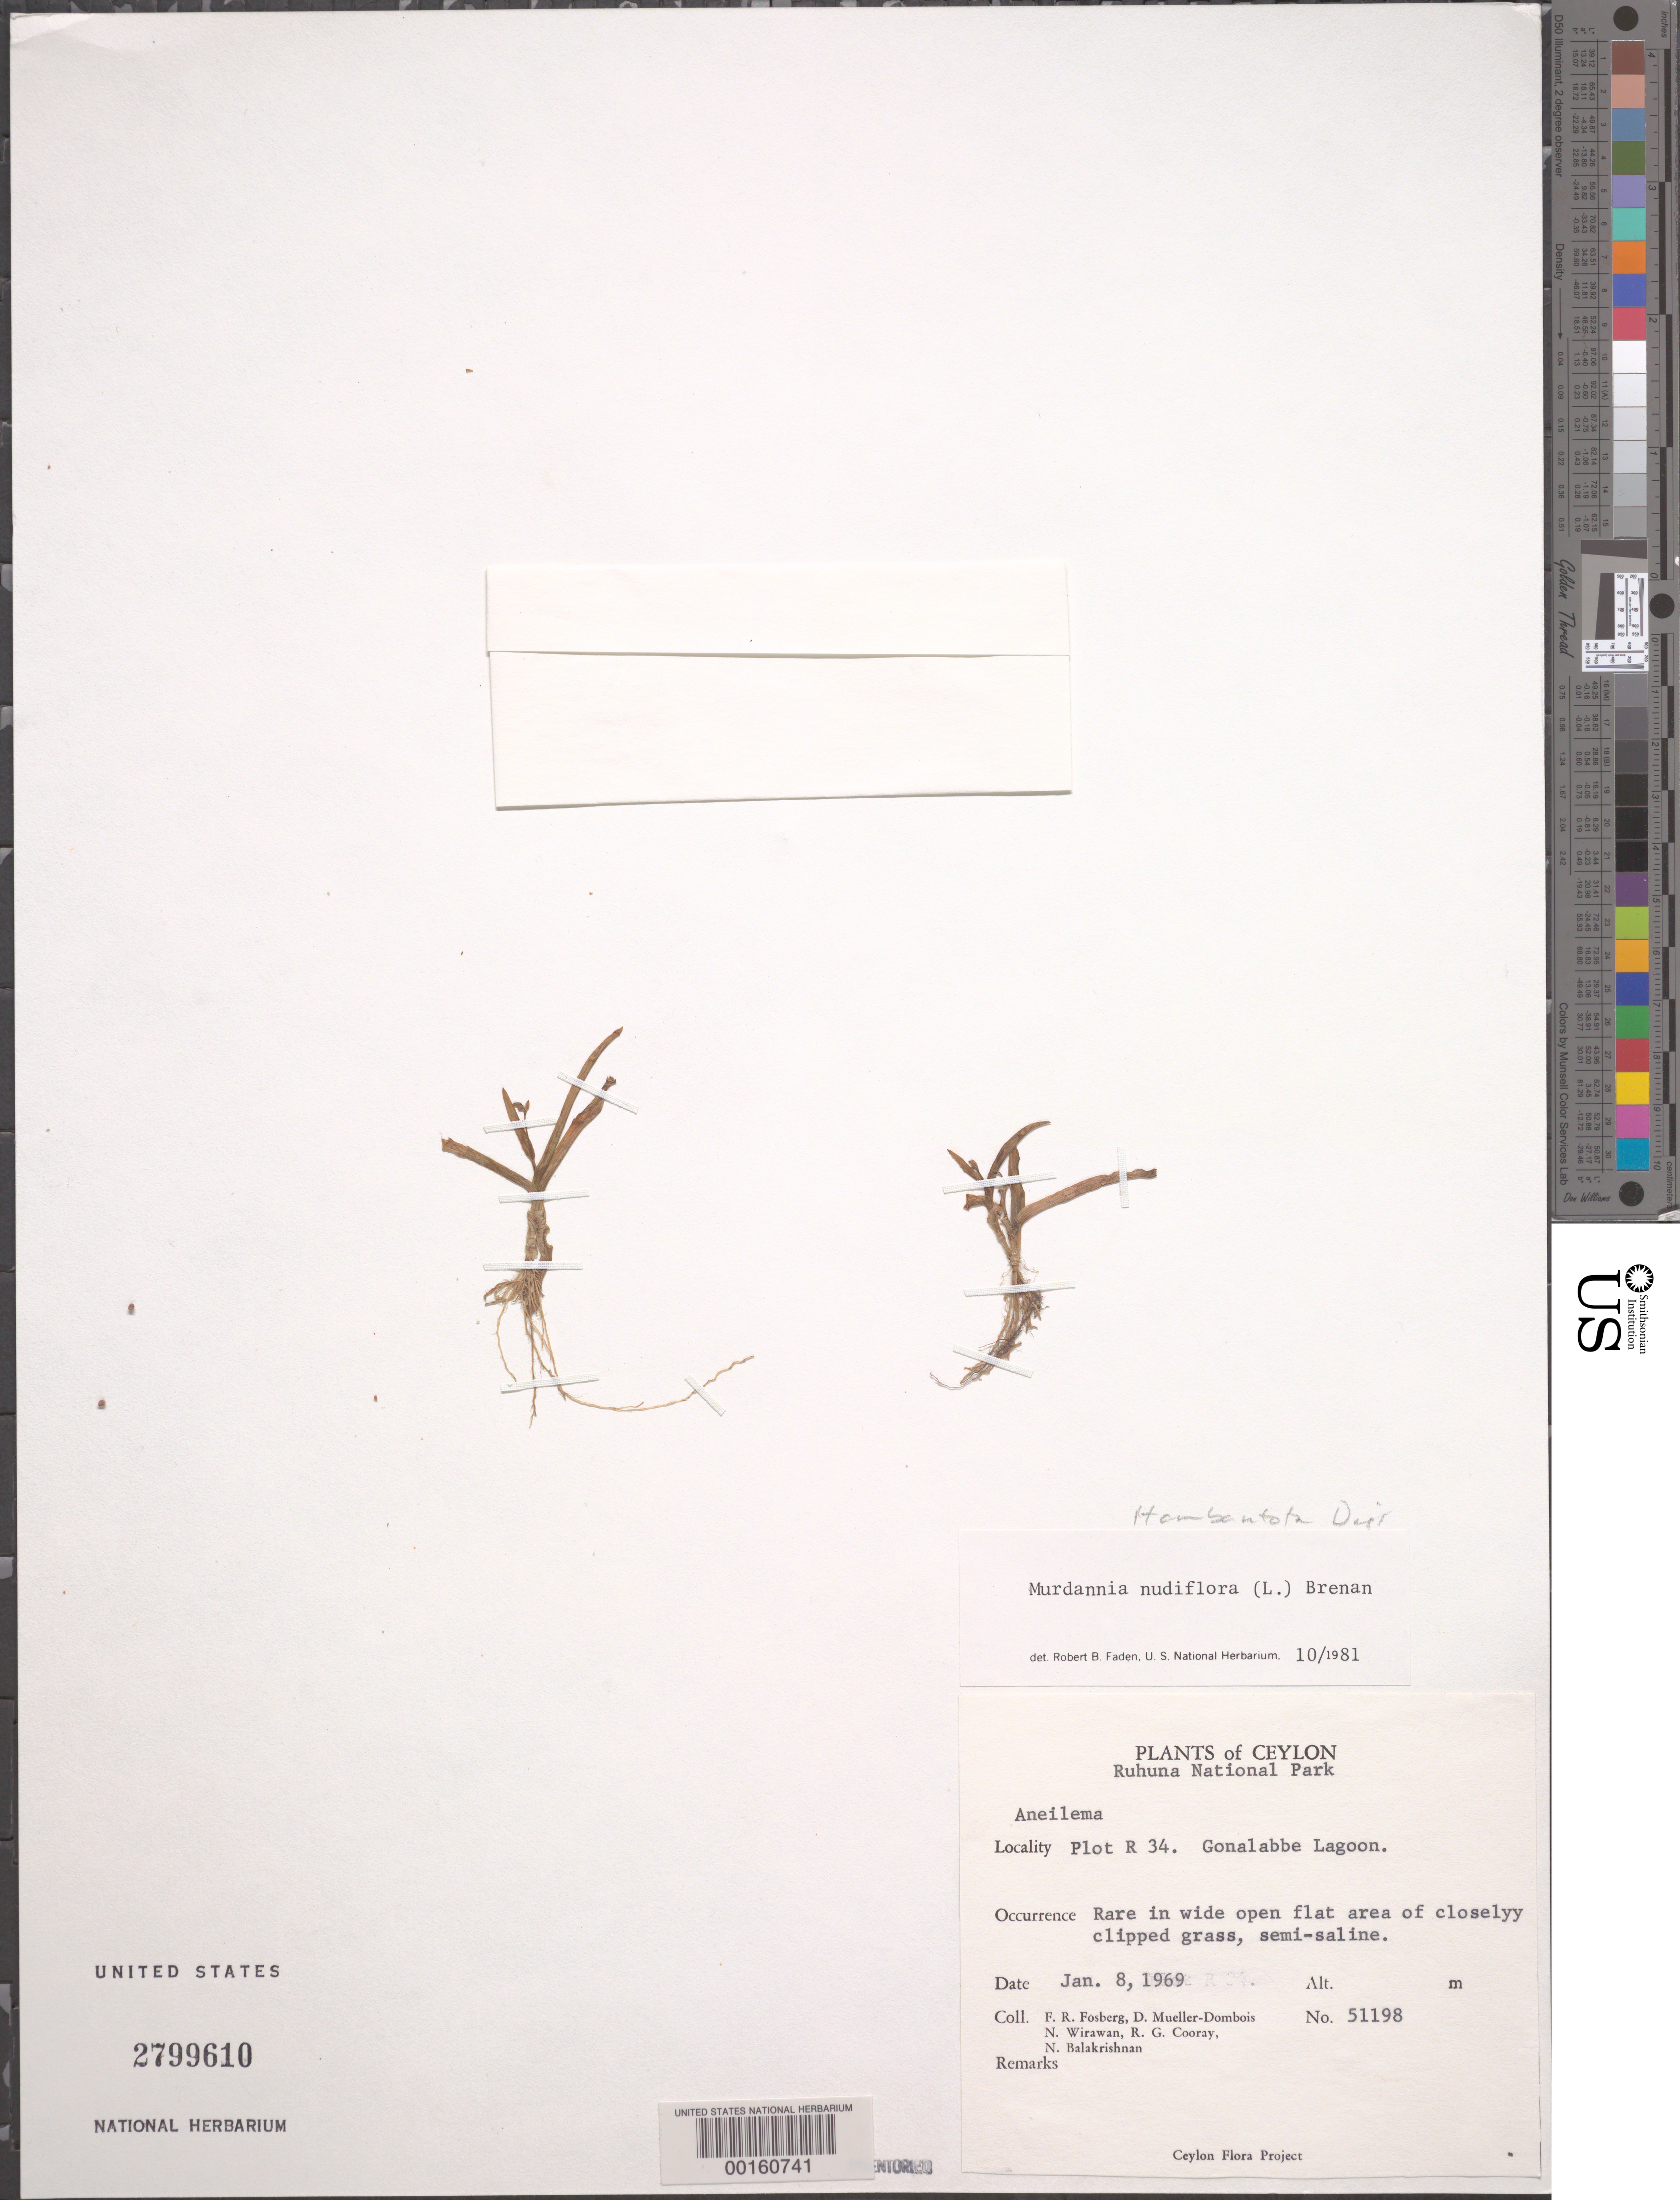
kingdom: Plantae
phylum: Tracheophyta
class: Liliopsida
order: Commelinales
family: Commelinaceae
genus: Murdannia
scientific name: Murdannia nudiflora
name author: (L.) Brenan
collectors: F. R. Fosberg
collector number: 51198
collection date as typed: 08 Jan 1969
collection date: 1969-01-08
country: Sri Lanka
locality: Ruhuna national park, gonalabbe lagoon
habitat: Open, flat area of clipped grass; semi saline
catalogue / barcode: US 2799610